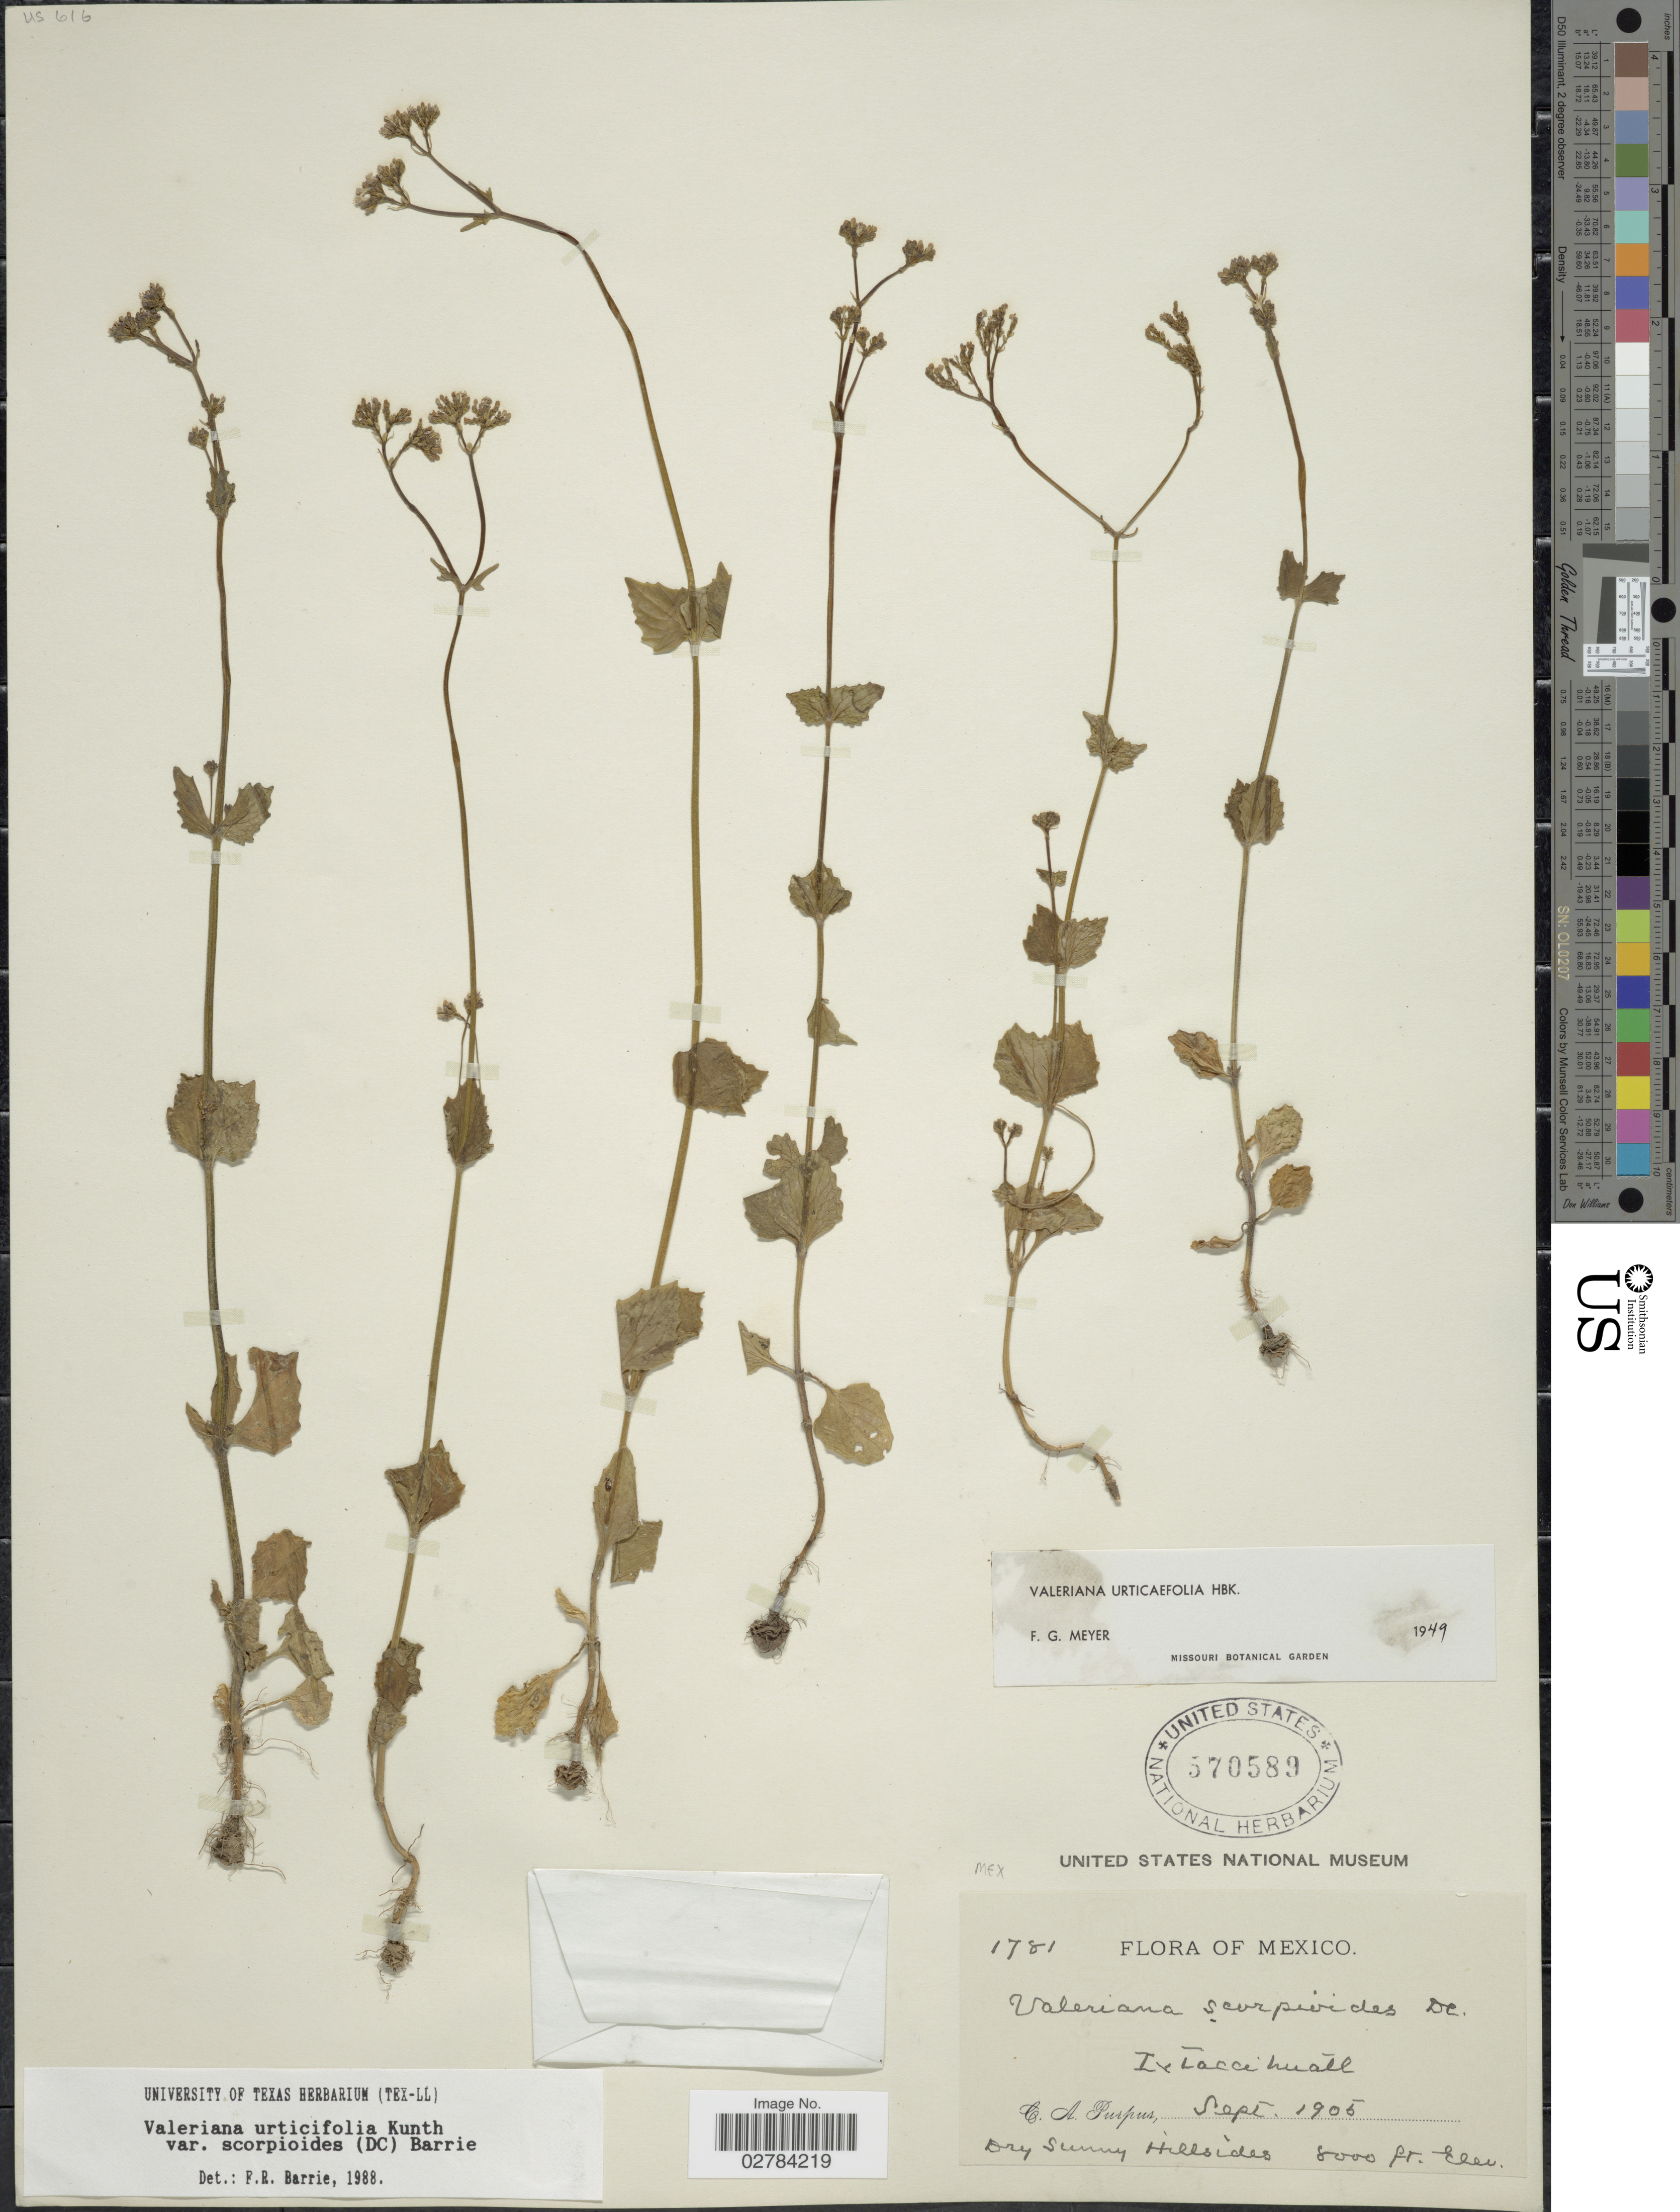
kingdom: Plantae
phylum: Tracheophyta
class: Magnoliopsida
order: Dipsacales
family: Caprifoliaceae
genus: Valeriana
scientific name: Valeriana urticifolia var. scorpioides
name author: (DC.) Barrie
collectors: C. A. Purpus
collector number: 1781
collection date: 1905-09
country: Mexico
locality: Ixtaccihuatl. Dry sunny Hillsides.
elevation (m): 2438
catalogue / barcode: US 570589